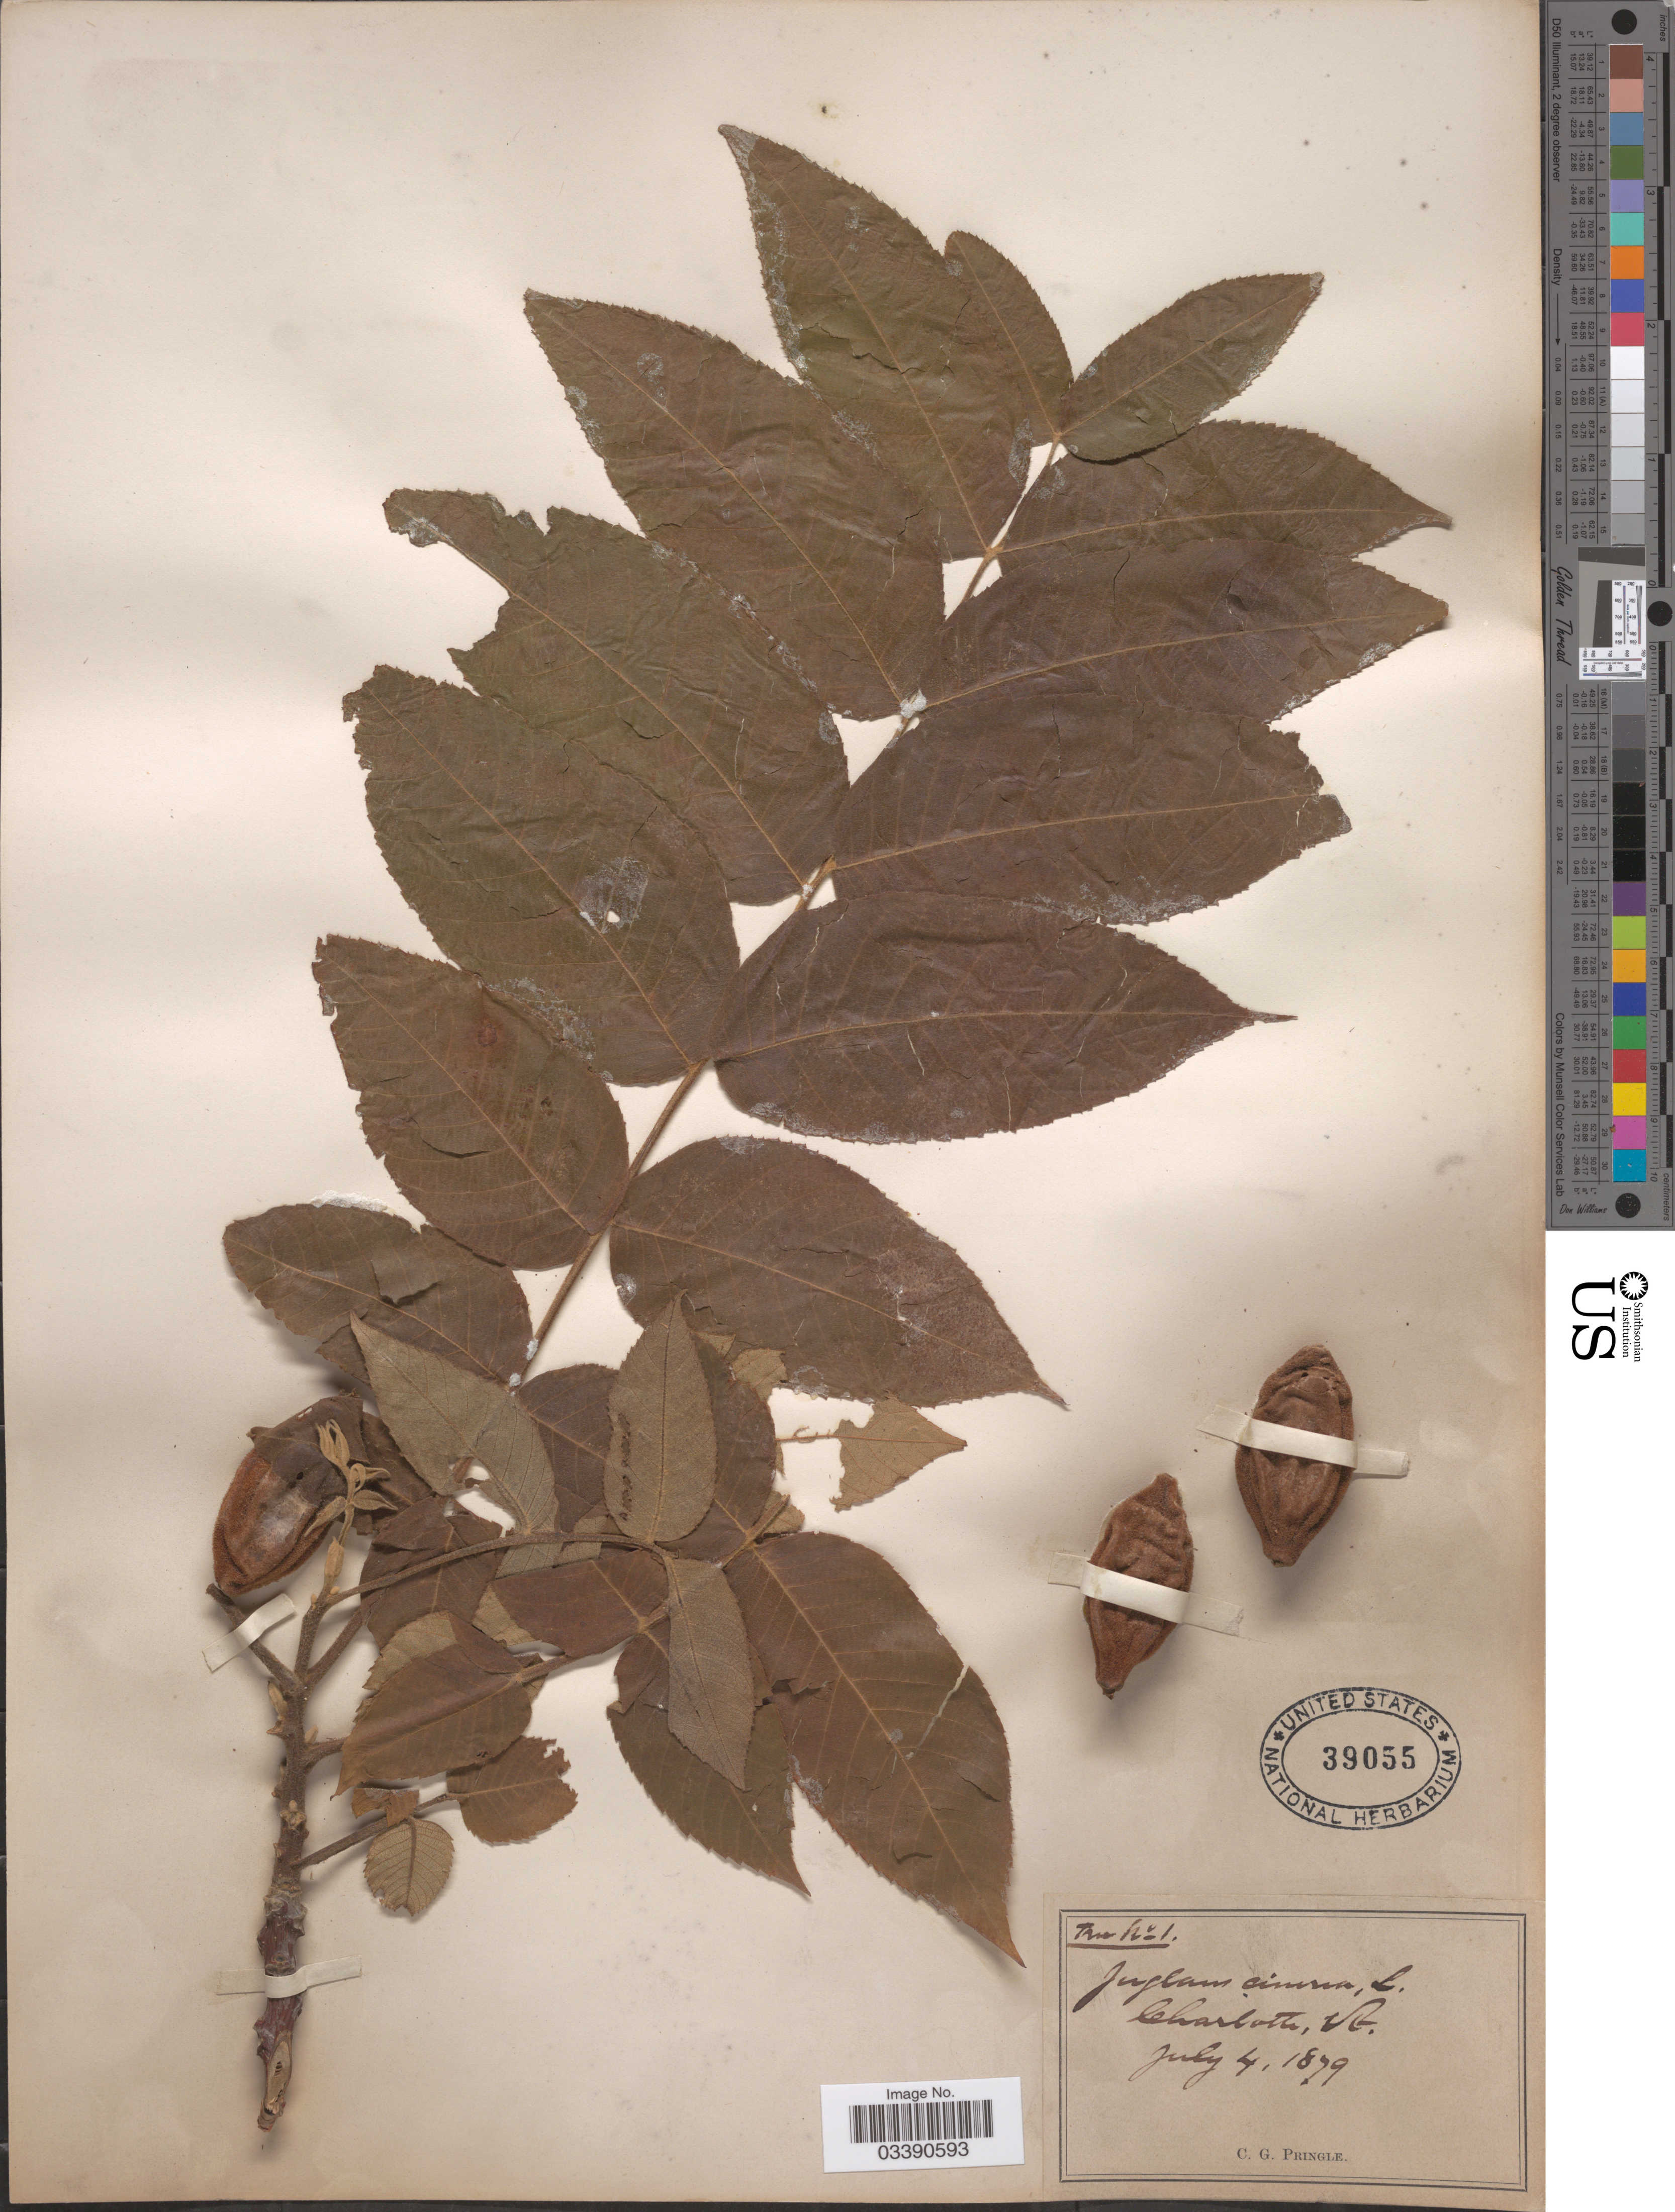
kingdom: Plantae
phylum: Tracheophyta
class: Magnoliopsida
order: Fagales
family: Juglandaceae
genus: Juglans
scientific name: Juglans cinerea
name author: L.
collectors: C. G. Pringle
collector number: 1*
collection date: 1879-07-04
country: United States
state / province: Vermont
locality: Charlotte.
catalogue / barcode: US 39055